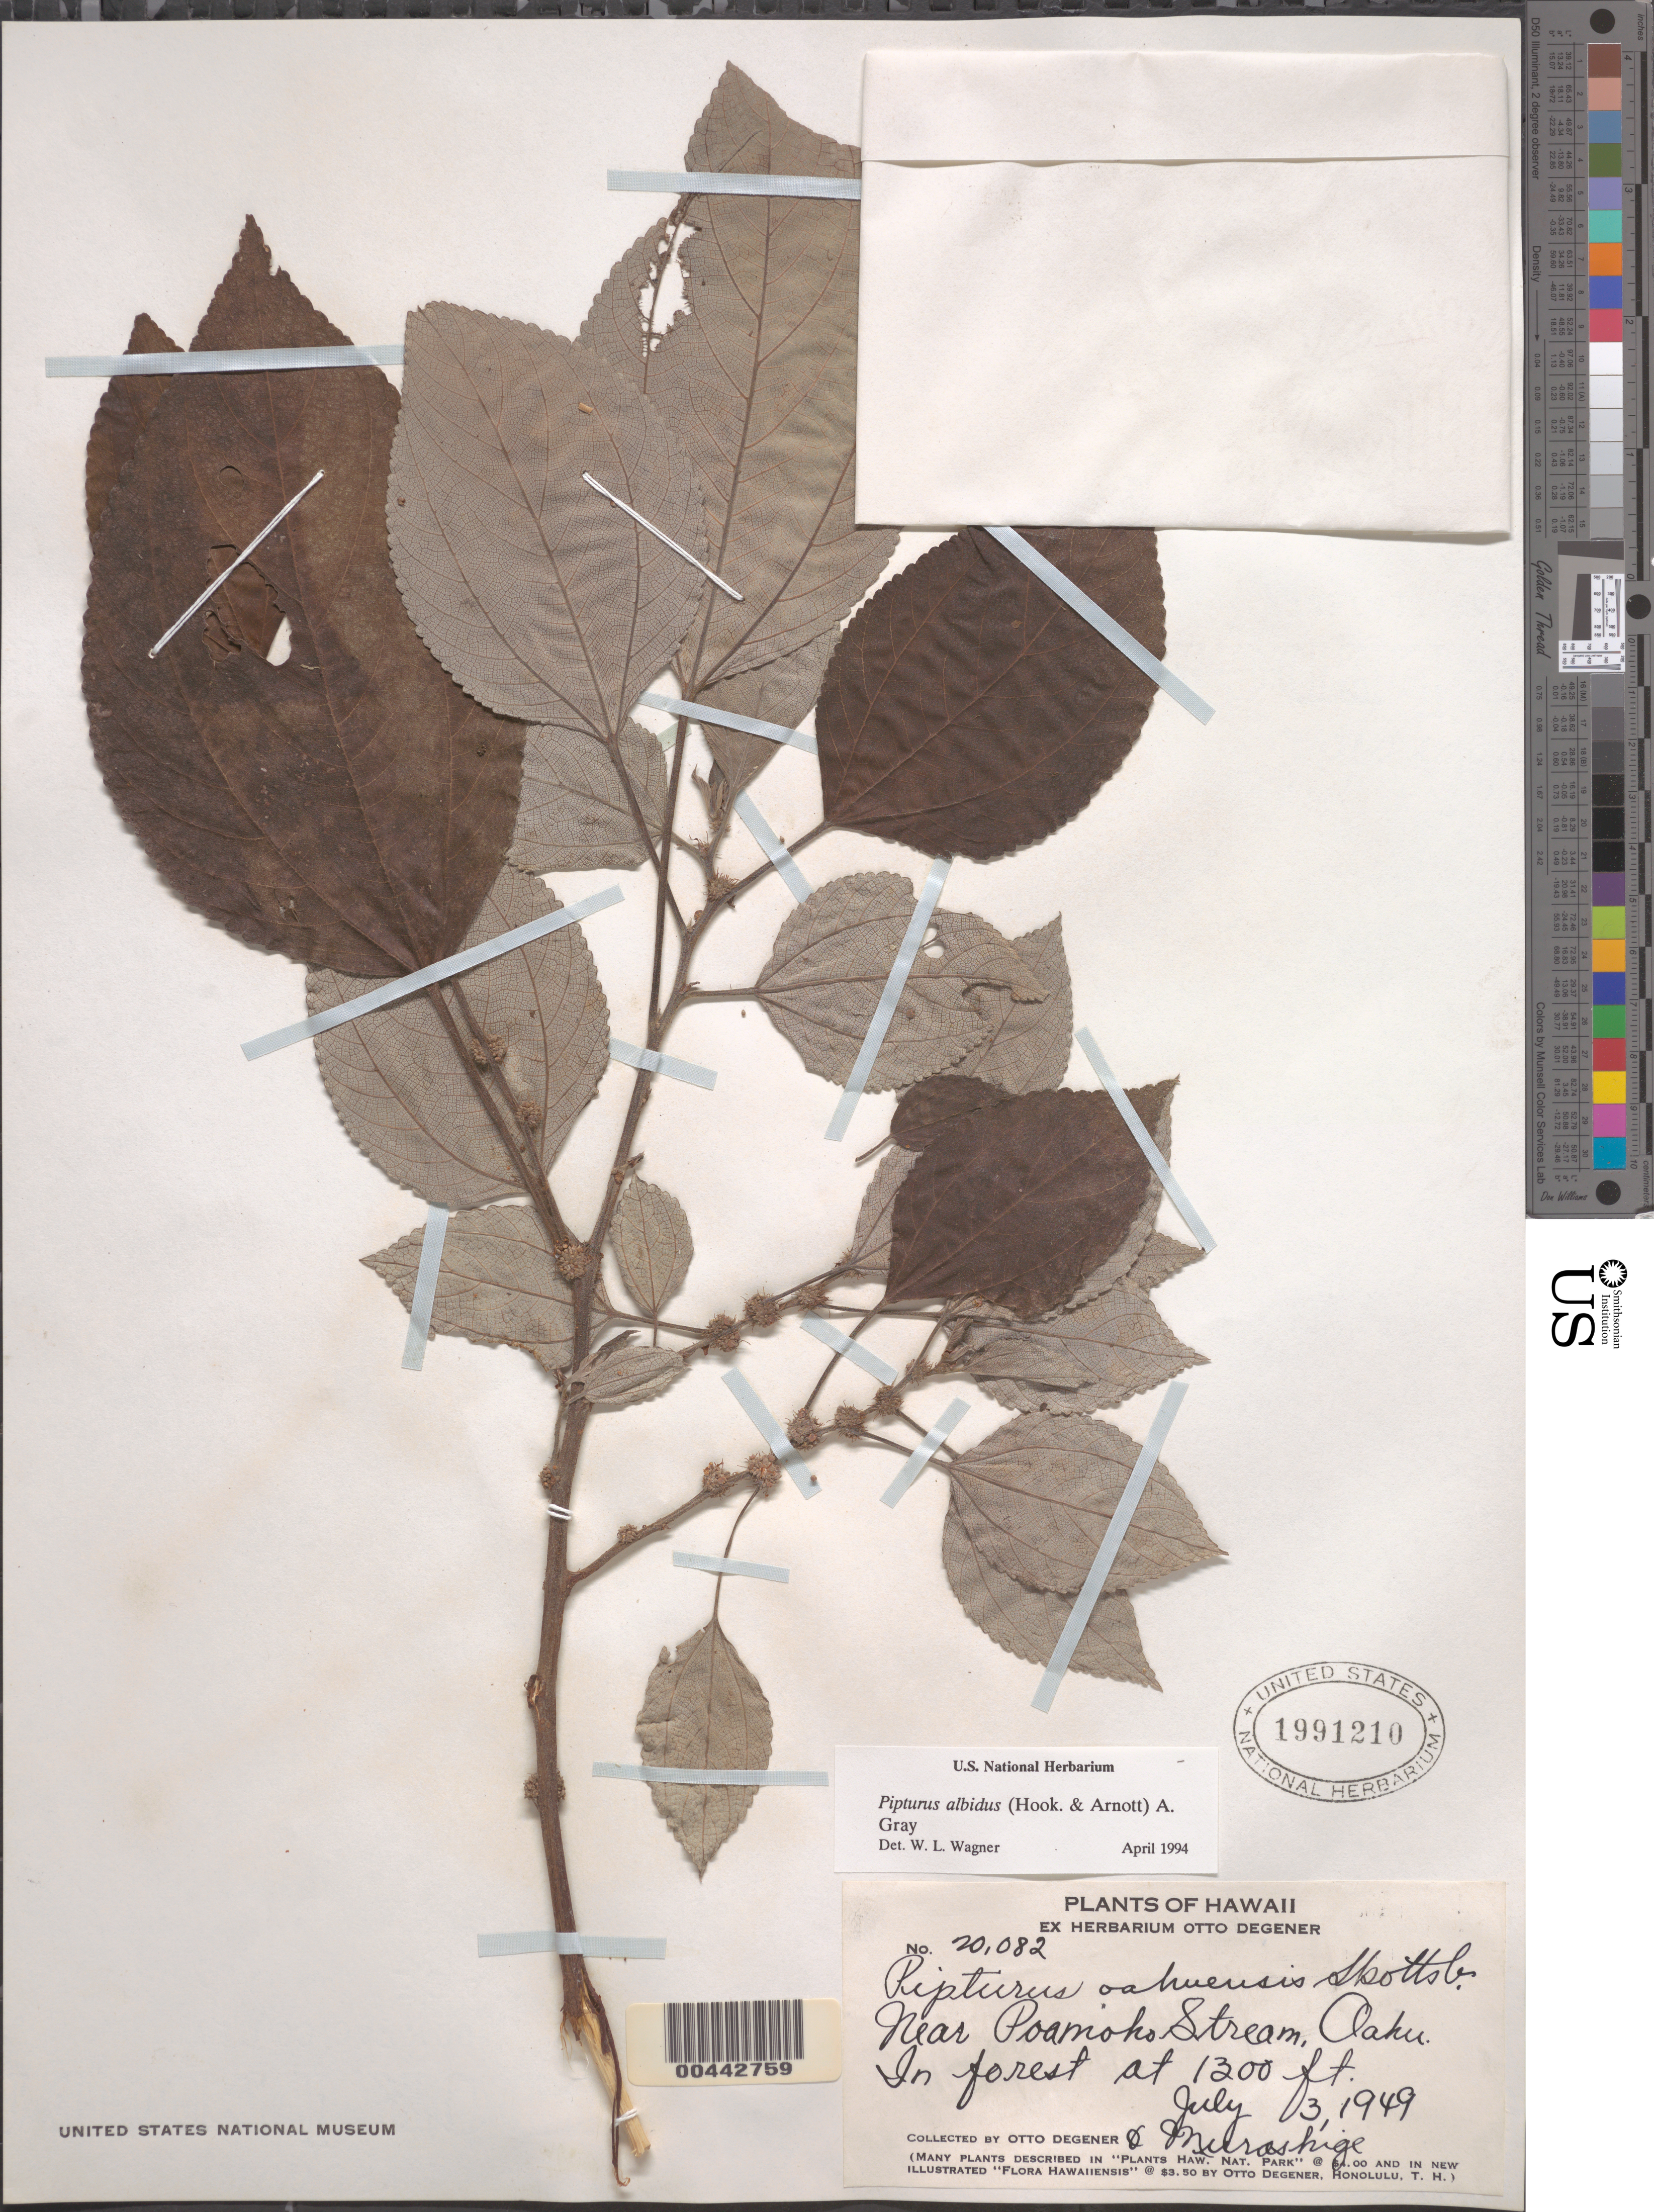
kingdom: Plantae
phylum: Tracheophyta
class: Magnoliopsida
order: Rosales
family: Urticaceae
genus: Pipturus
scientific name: Pipturus albidus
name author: (Hook. & Arn.) A. Gray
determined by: Wagner, W. L., (BOT), Smithsonian Institution - National Museum of Natural History (UNITED STATES)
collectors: O. Degener & T. Murashige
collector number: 20082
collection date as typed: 3 Jul 1949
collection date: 1949-07-03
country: United States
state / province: Hawaii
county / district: Honolulu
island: Oahu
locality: Near Poamoho Stream, in forest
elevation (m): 396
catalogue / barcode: US 1991210